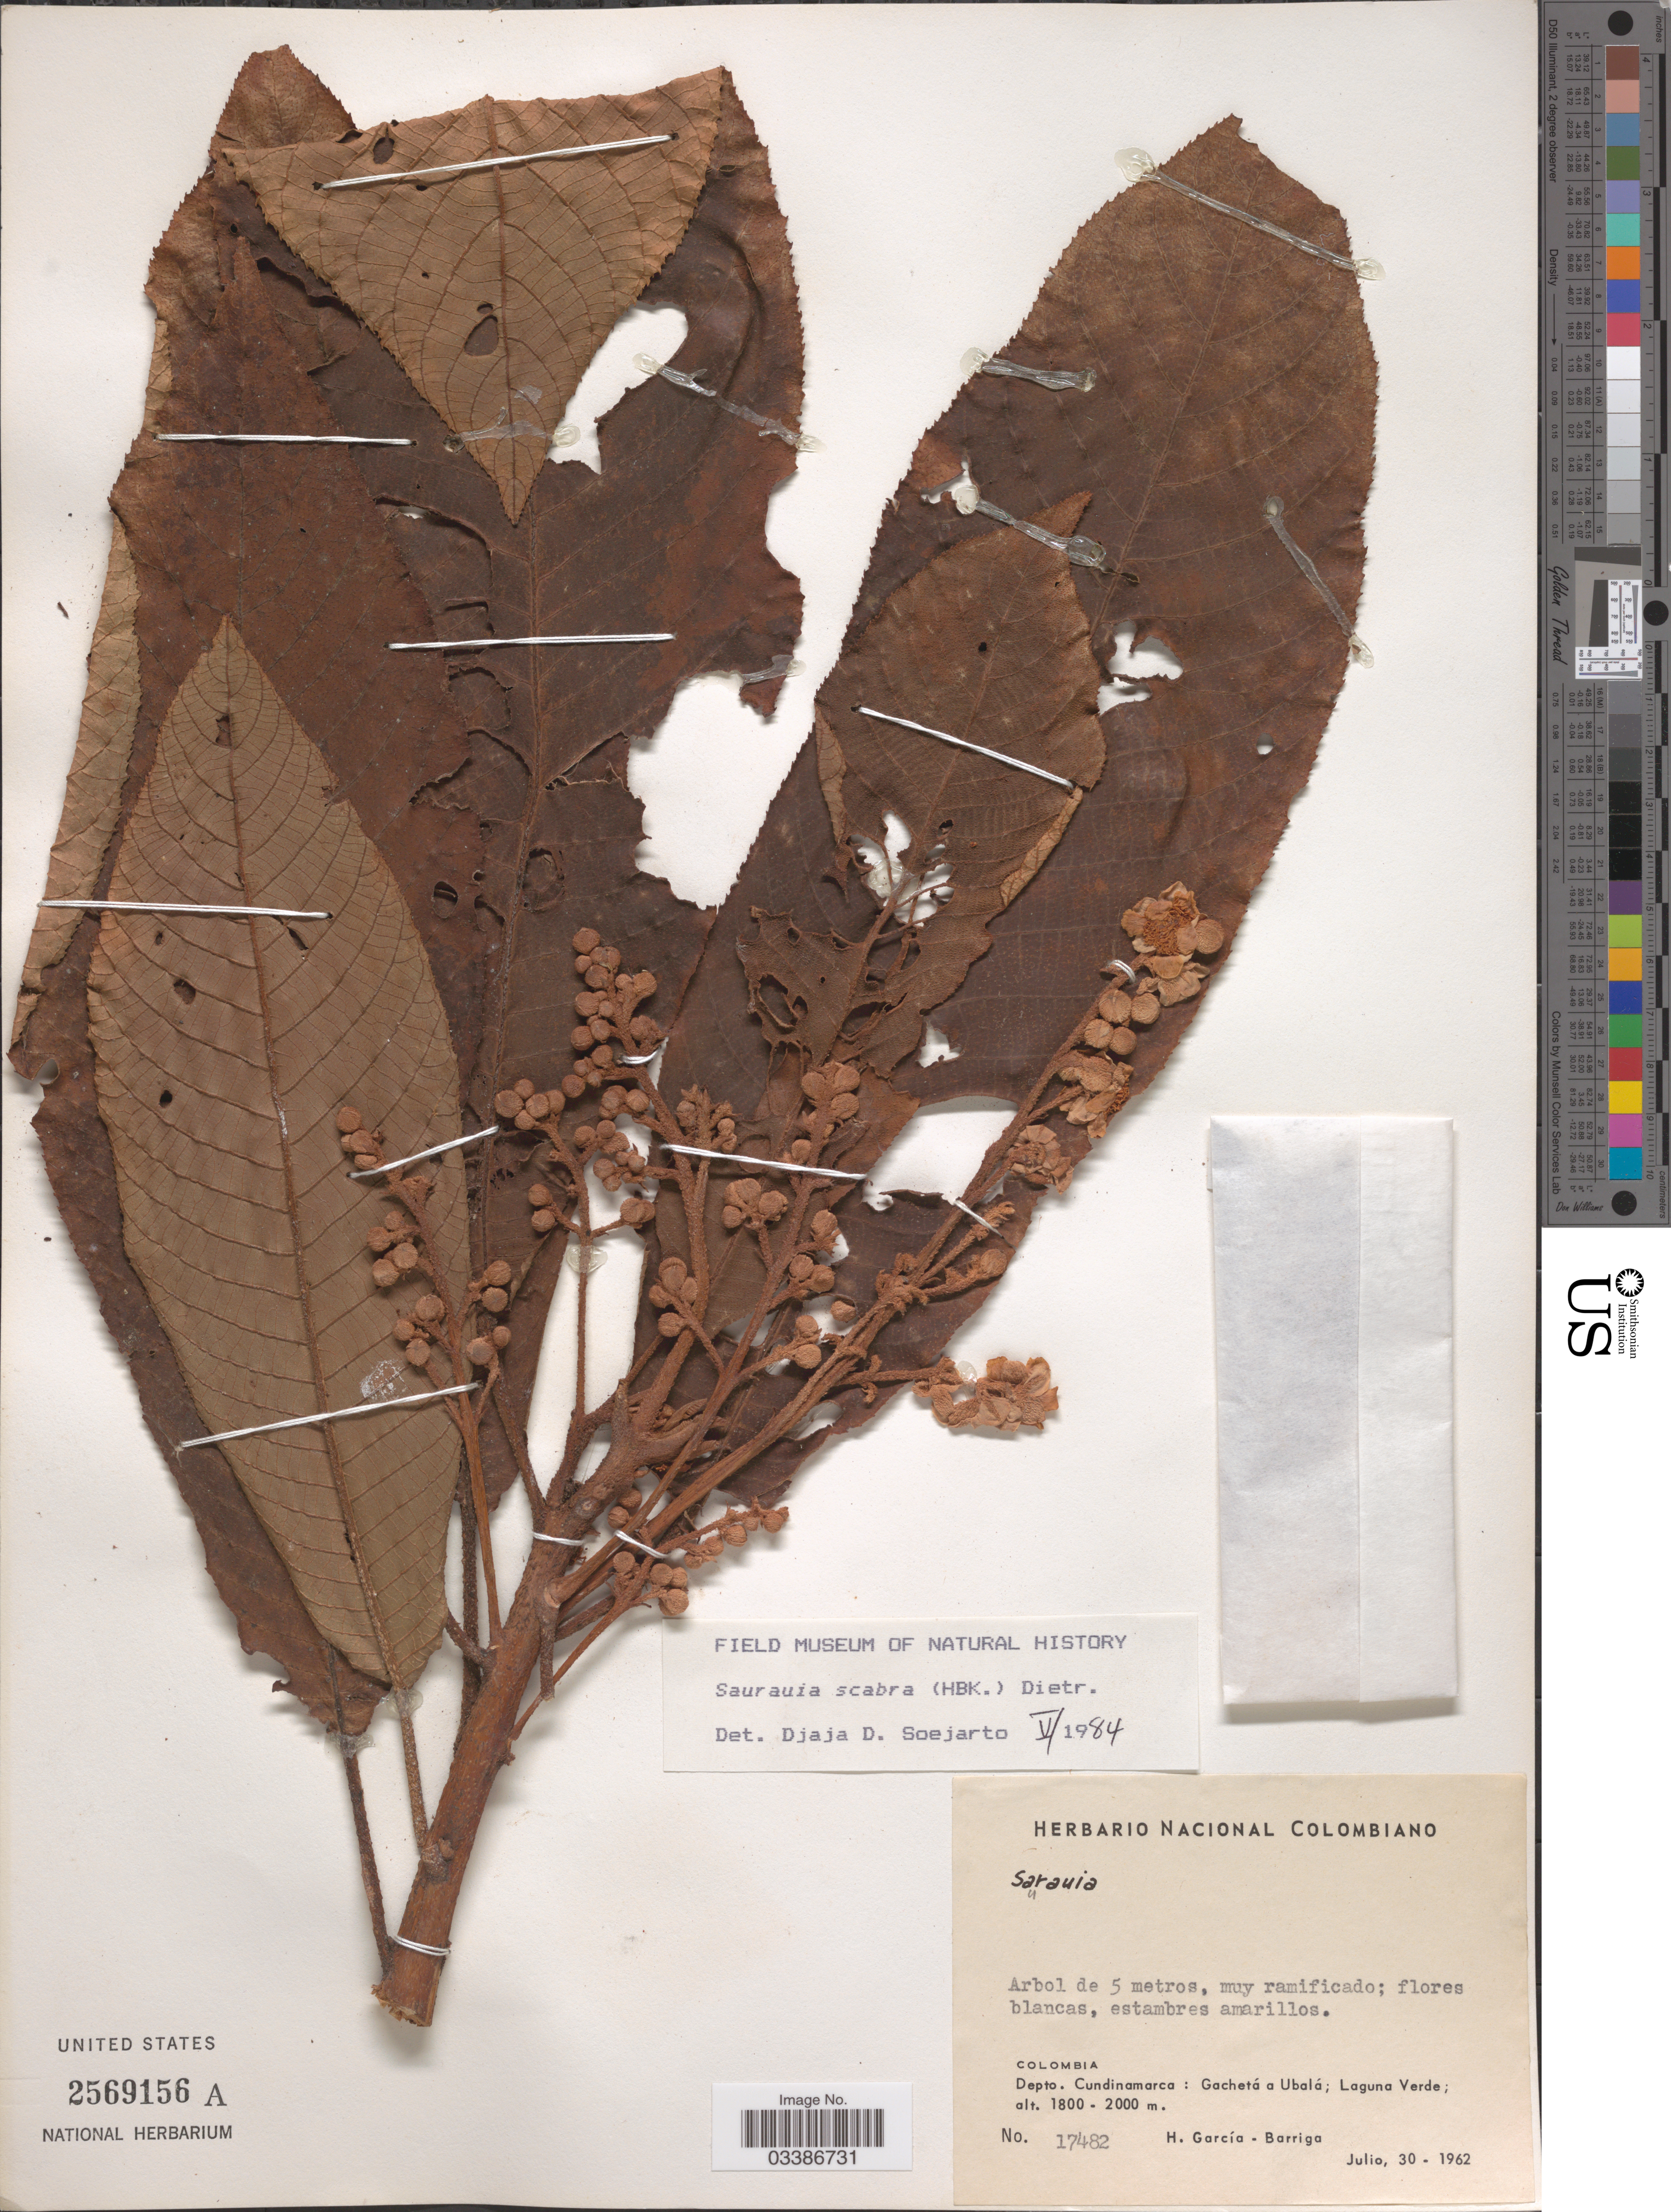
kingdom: Plantae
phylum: Tracheophyta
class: Magnoliopsida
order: Ericales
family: Actinidiaceae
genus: Saurauia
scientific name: Saurauia scabra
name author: (Kunth) D. Dietr.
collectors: H. García Barriga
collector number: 17482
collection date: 1962-07-30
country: Colombia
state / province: Cundinamarca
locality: Depto. Cundinamarca: Gachetá a Ubalá; Laguna Verde.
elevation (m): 1800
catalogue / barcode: US 2569156A